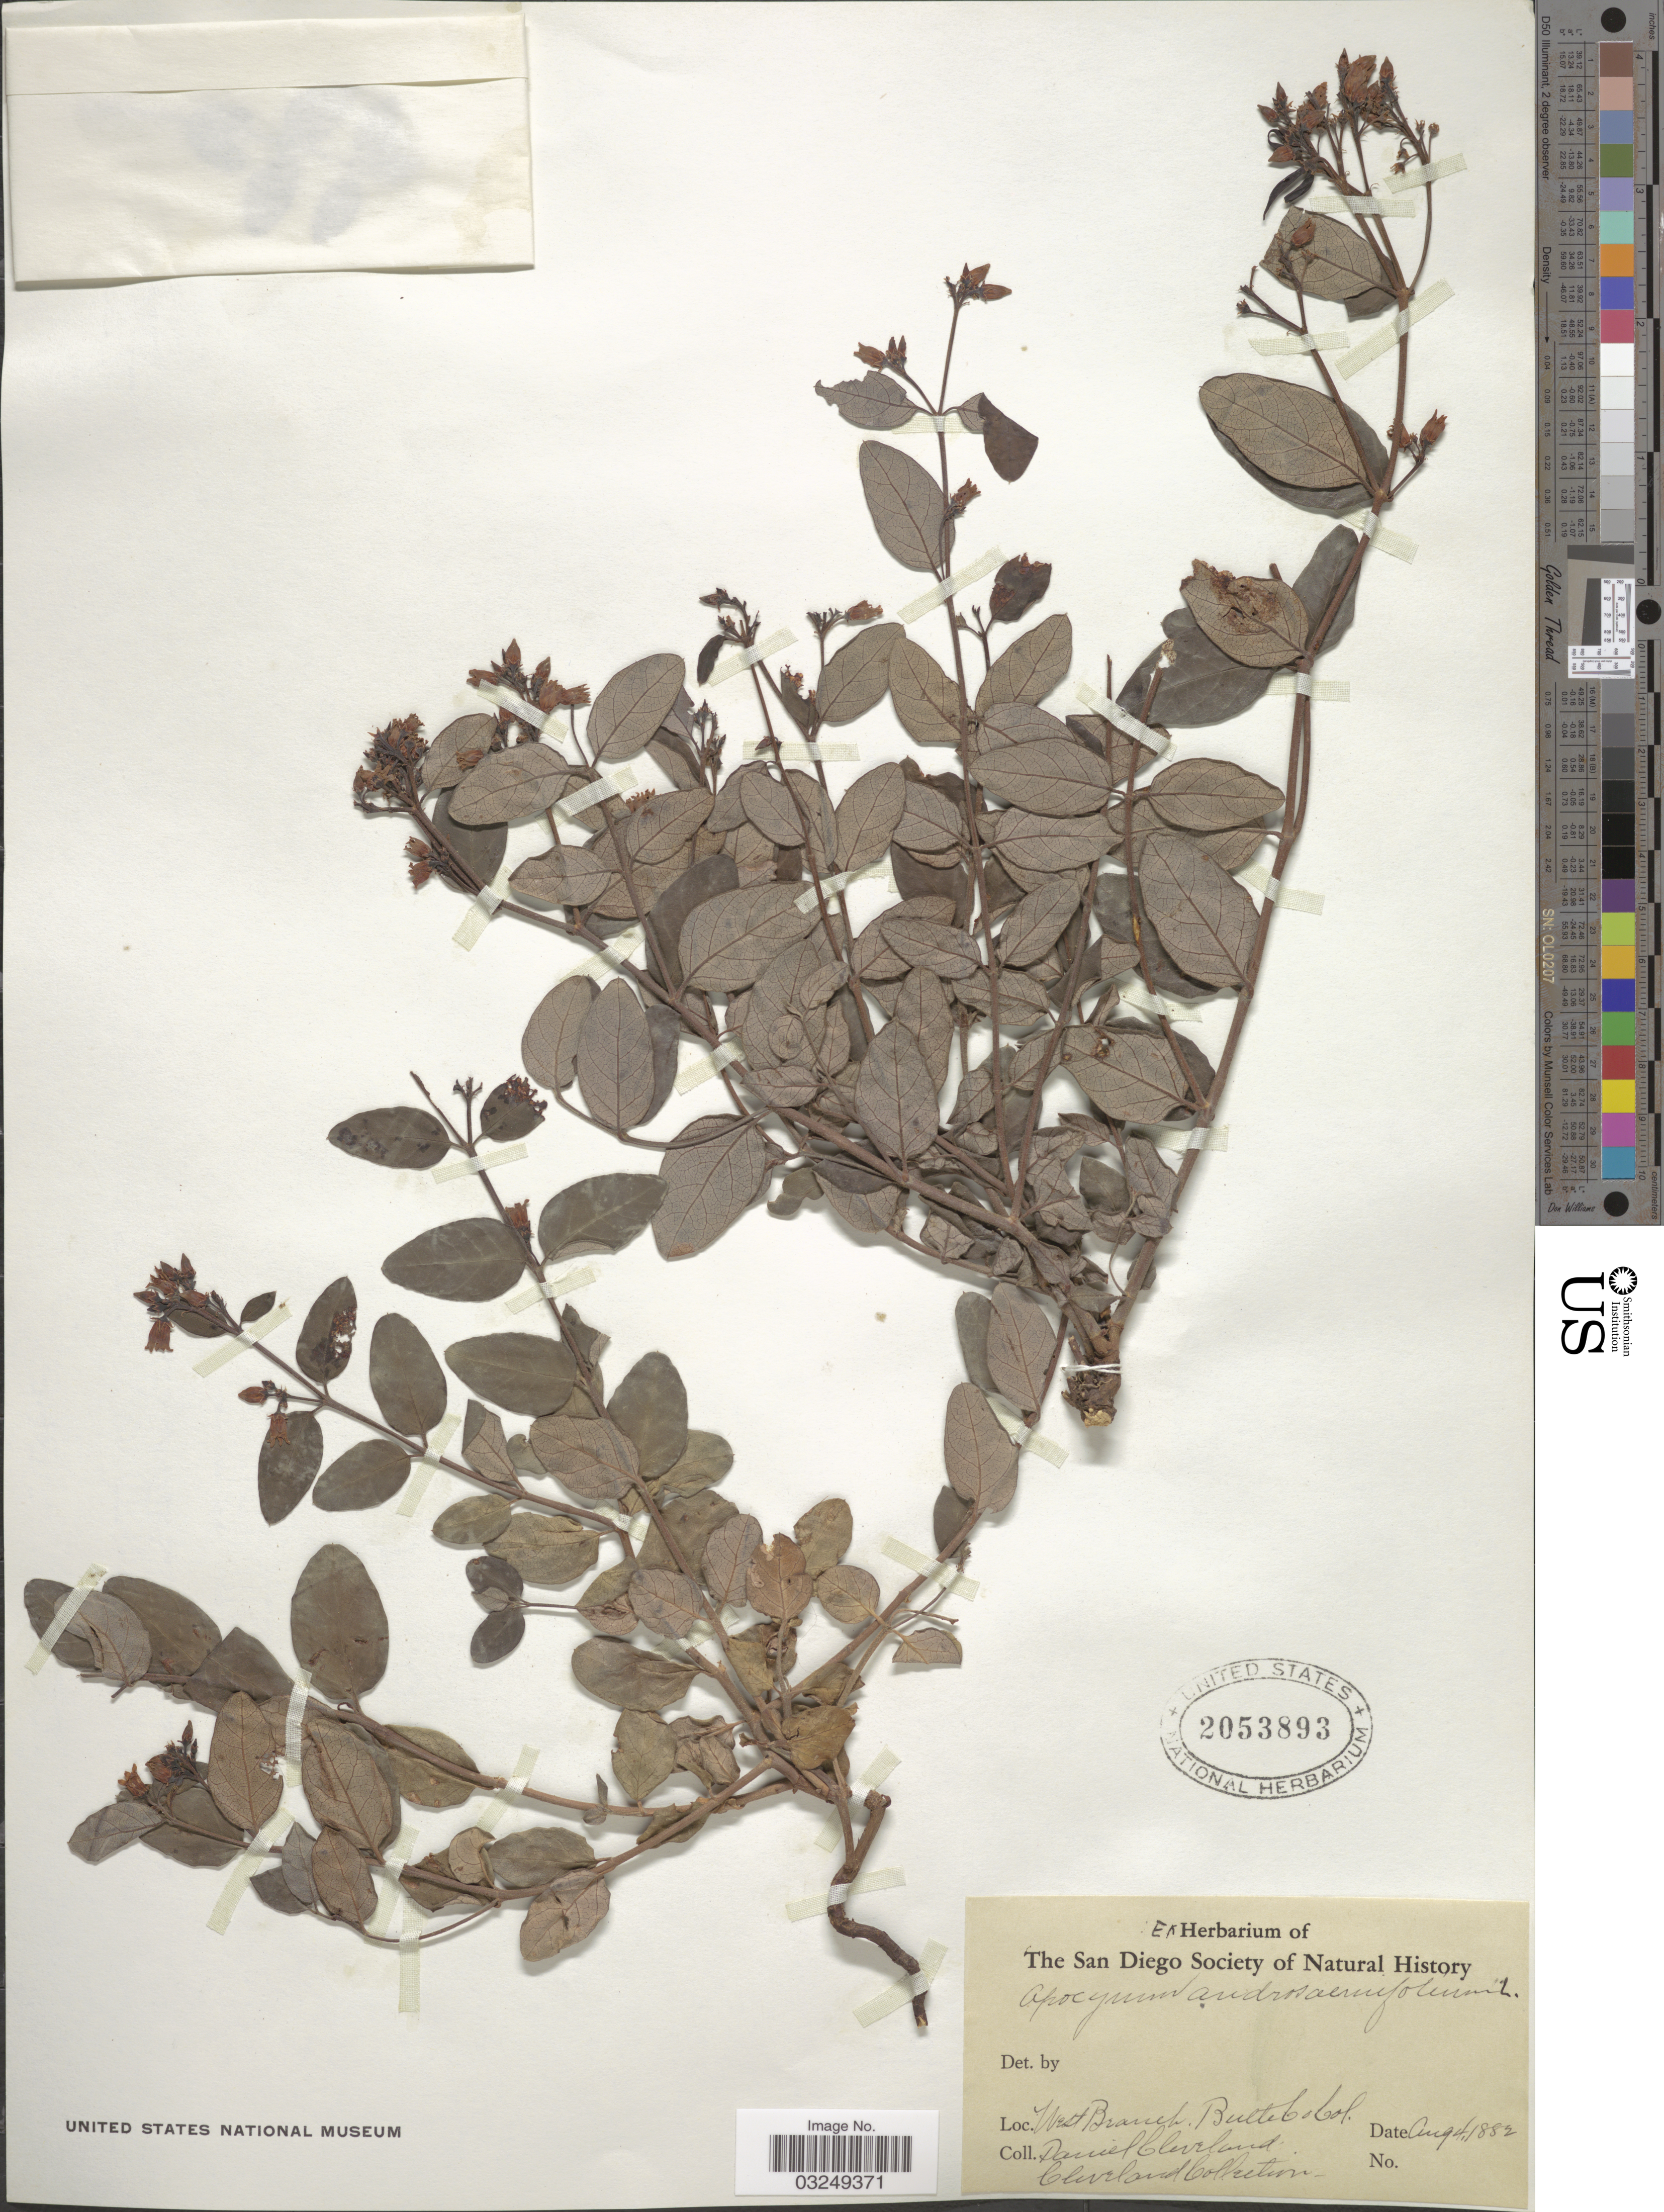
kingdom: Plantae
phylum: Tracheophyta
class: Magnoliopsida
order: Gentianales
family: Apocynaceae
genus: Apocynum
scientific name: Apocynum androsaemifolium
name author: L.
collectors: D. Cleveland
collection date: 1882-08-04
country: United States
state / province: California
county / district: Butte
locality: West Branch, Butte Co. Cal.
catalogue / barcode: US 2053893